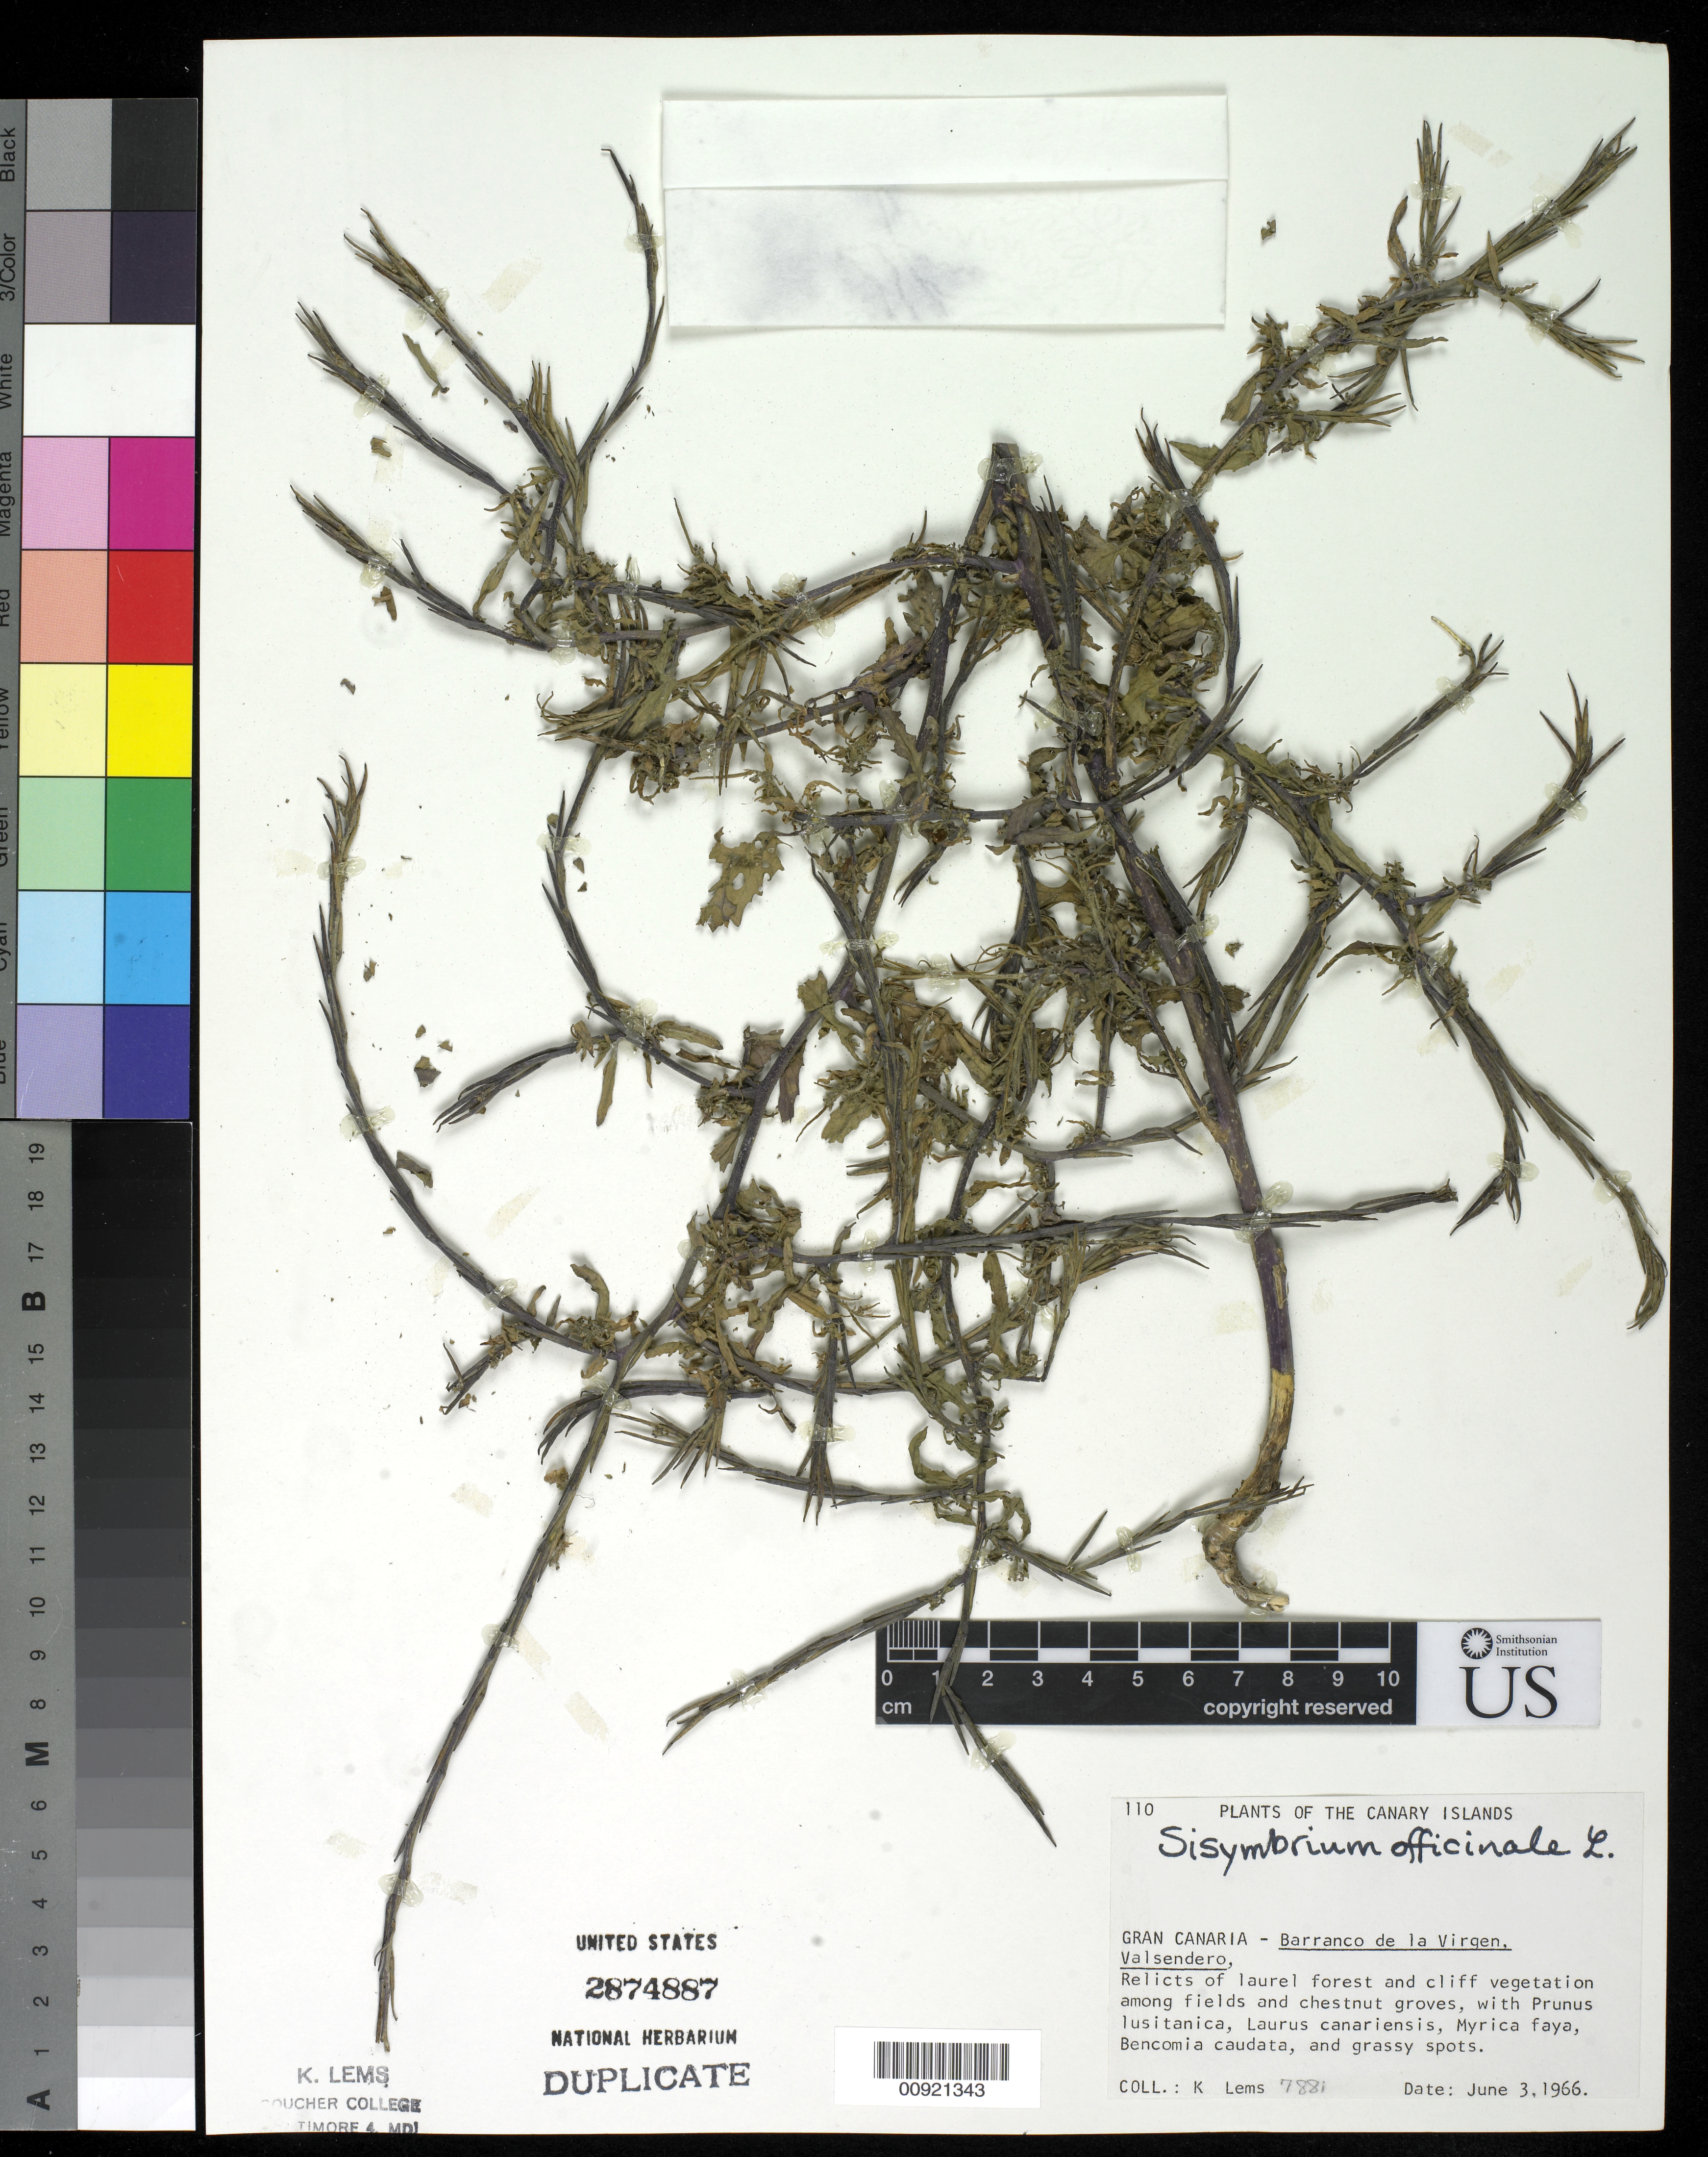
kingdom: Plantae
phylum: Tracheophyta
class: Magnoliopsida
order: Brassicales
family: Brassicaceae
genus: Sisymbrium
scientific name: Sisymbrium officinale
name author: (L.) Scop.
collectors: K. Lems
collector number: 7881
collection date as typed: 03 Jun 1966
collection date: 1966-06-03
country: Spain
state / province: Canarias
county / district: Las Palmas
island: Grand Canary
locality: Barranco de la Virgen Valsendero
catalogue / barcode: US 2874887